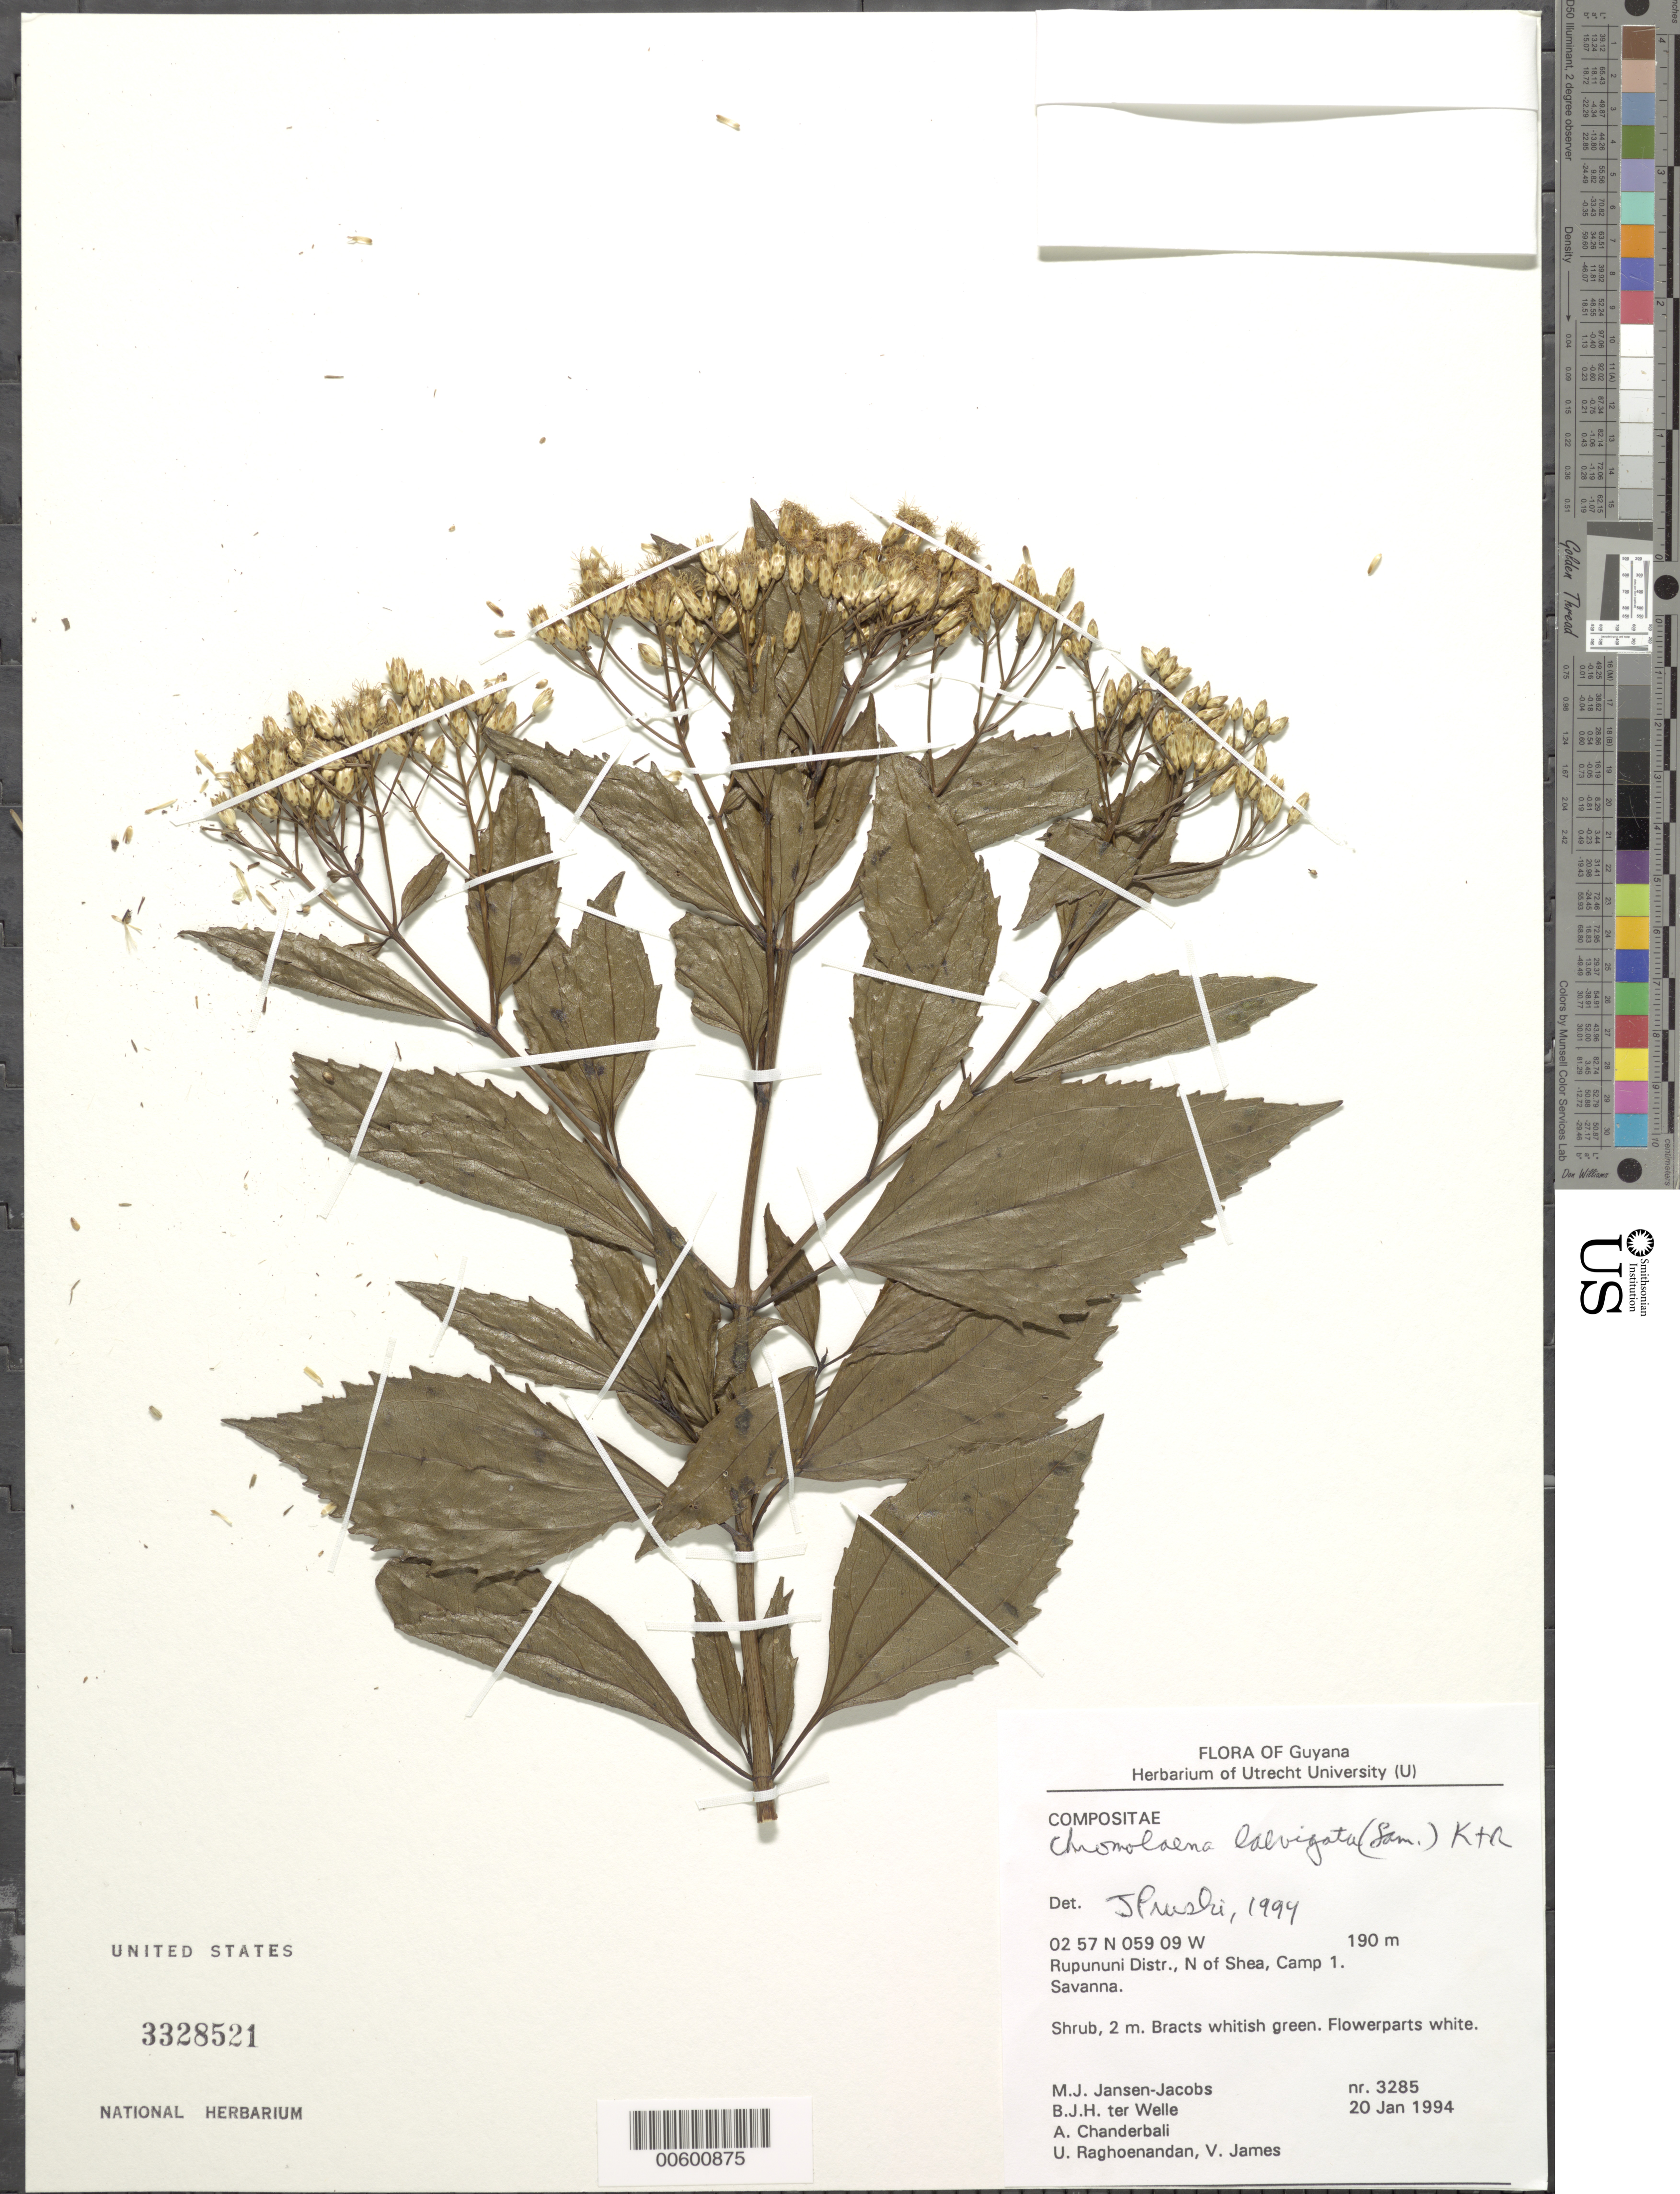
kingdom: Plantae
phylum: Tracheophyta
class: Magnoliopsida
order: Asterales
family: Asteraceae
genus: Chromolaena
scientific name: Chromolaena laevigata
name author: (Lam.) R.M. King & H. Rob.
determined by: Pruski, J. F.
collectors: M. J. Jansen-Jacobs, B. Welle, A. S. Chanderbali, U. Raghoenandan & V. James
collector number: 3285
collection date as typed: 20-Jan-94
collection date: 1994-01-20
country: Guyana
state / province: U. Takutu-U. Essequibo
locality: Shea, N of, camp 1, Rupununi District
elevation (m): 190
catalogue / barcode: US 3328521